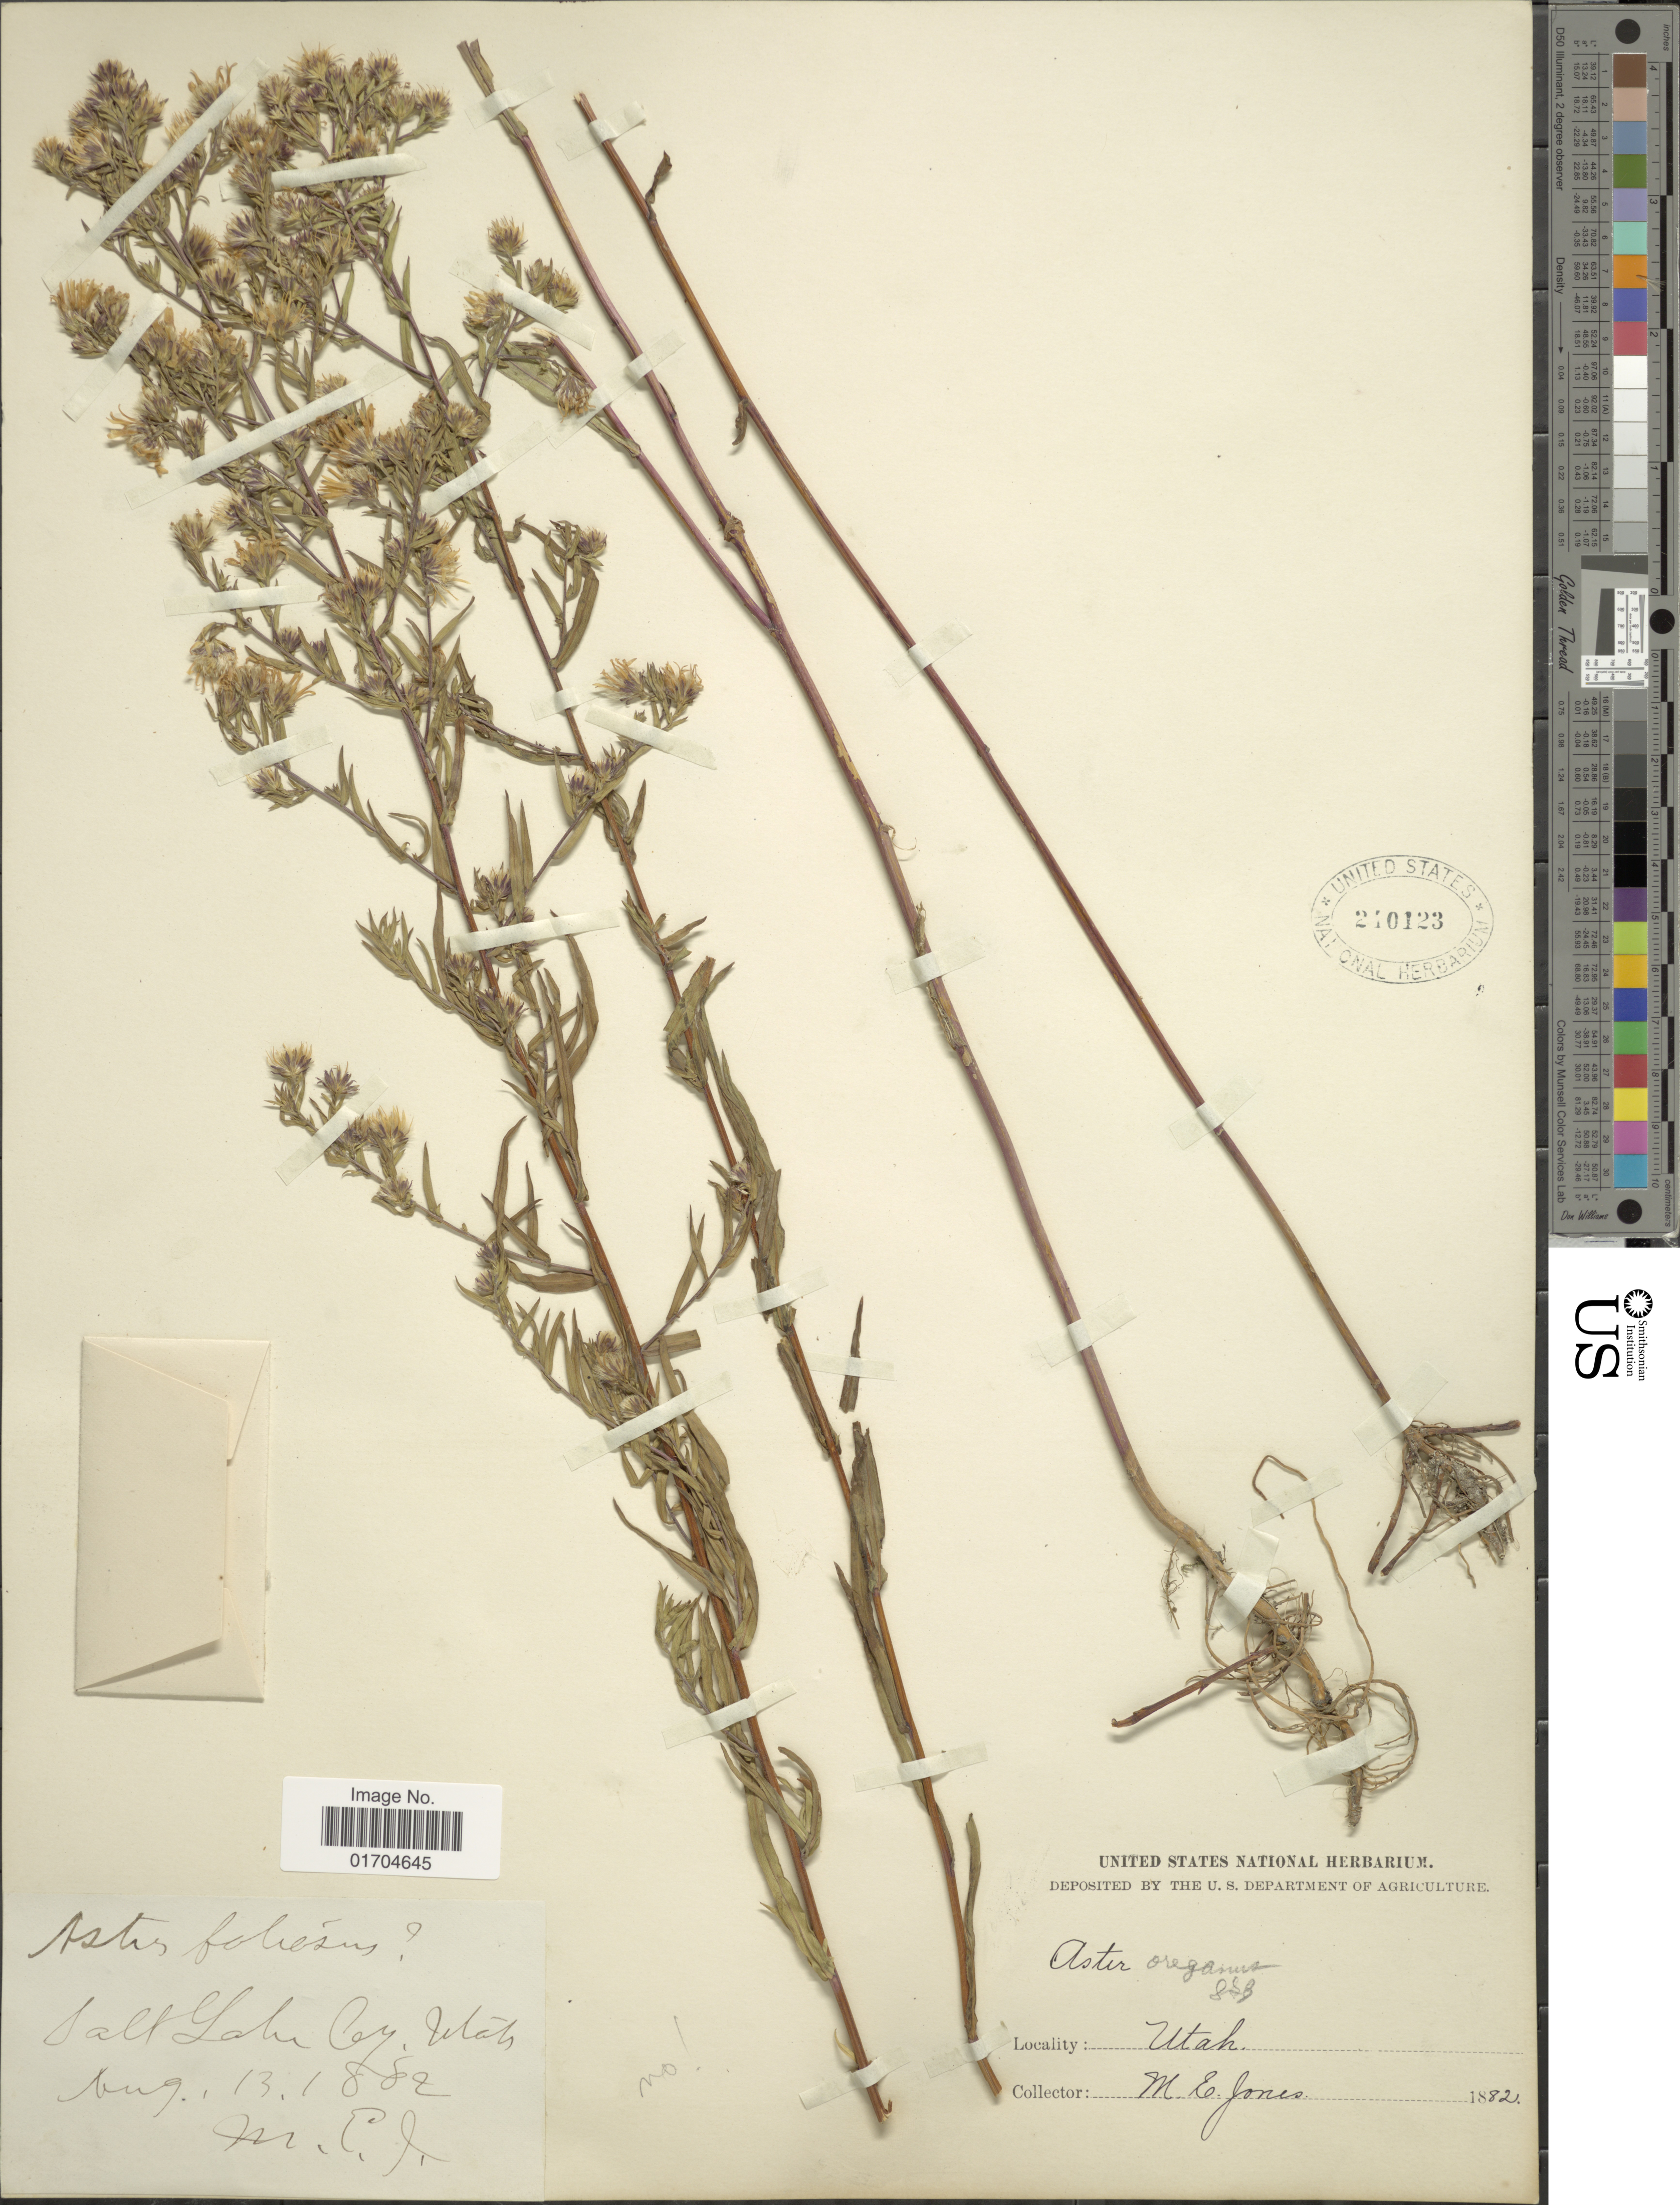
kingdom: Plantae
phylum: Tracheophyta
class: Magnoliopsida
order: Asterales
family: Asteraceae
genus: Symphyotrichum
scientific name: Symphyotrichum sp.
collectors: M. L. Jones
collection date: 1882-08-13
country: United States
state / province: Utah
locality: Salt Lake Cy.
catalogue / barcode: US 210123